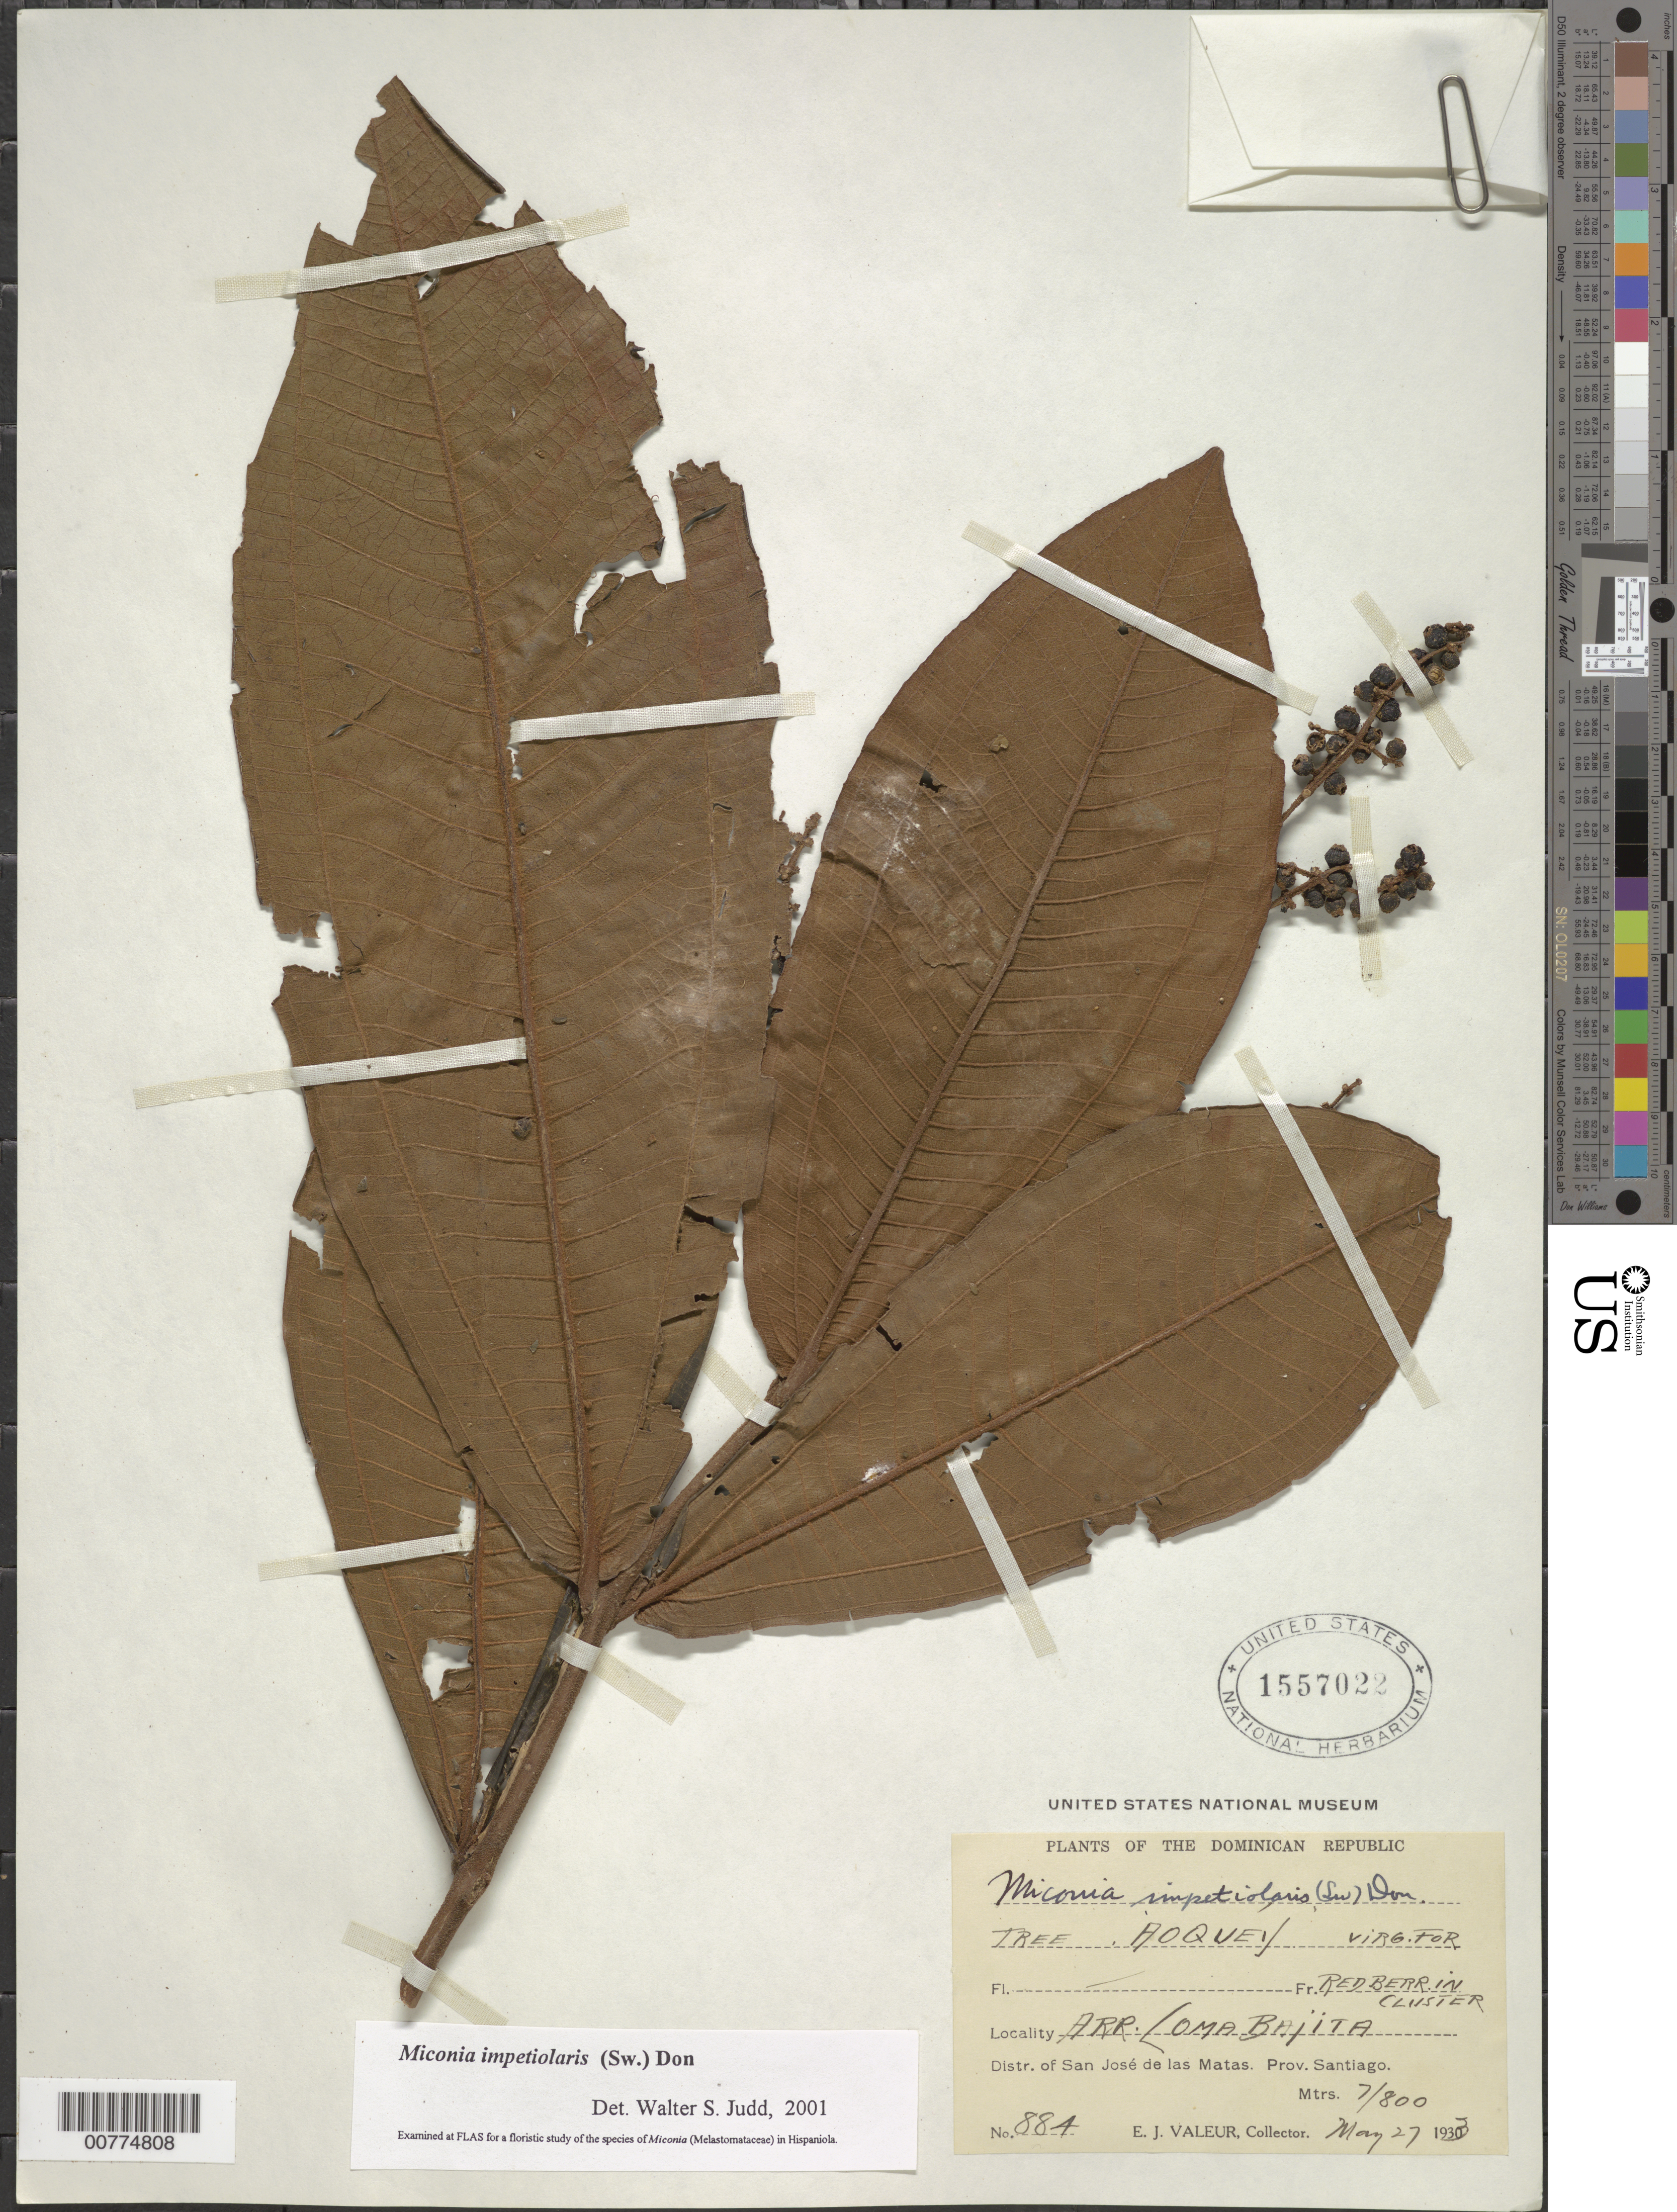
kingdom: Plantae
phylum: Tracheophyta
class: Magnoliopsida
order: Myrtales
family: Melastomataceae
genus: Miconia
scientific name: Miconia impetiolaris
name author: (Sw.) D. Don ex DC.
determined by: Judd, Walter S.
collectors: E. Valeur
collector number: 884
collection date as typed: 27 May 1933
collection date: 1933-05-27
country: Dominican Republic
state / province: Santiago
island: Hispaniola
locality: San José de las Matas, Arroyo Loma Bajita.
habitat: Virgin forest.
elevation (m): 700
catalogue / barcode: US 1557022